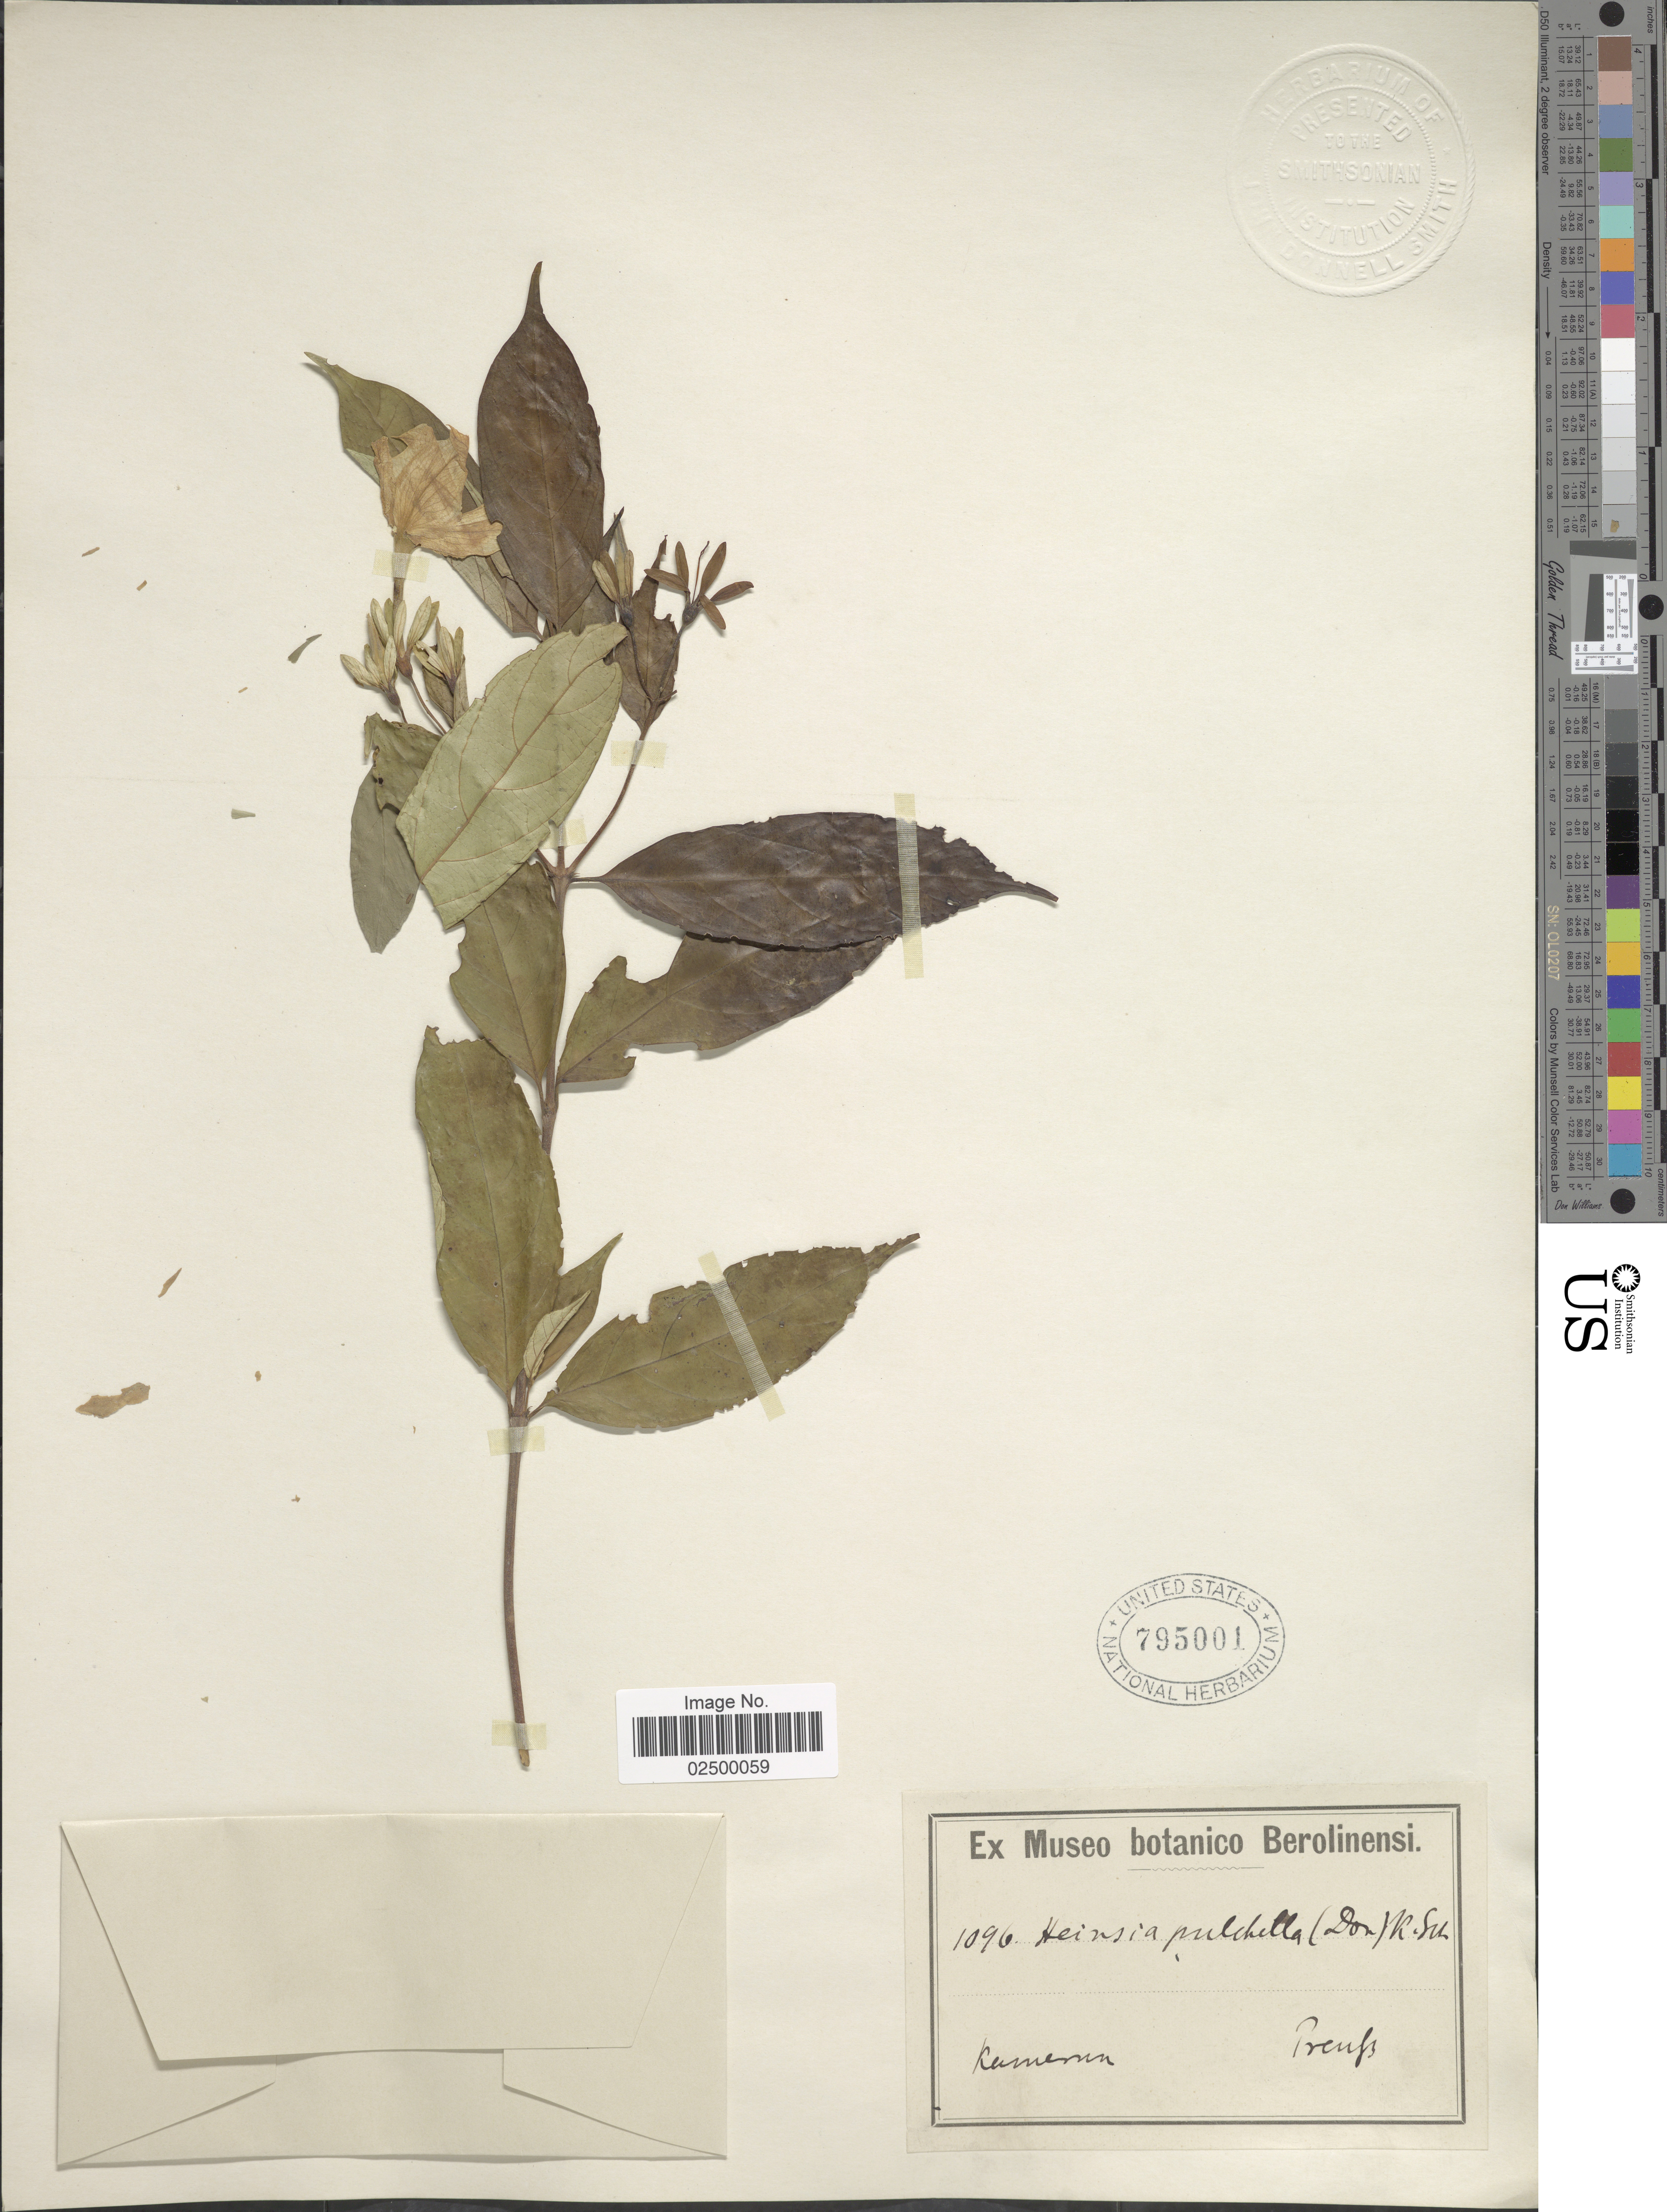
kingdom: Plantae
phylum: Tracheophyta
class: Magnoliopsida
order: Gentianales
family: Rubiaceae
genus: Heinsia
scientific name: Heinsia pulchella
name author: K. Schum.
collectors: C. Preuss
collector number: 1096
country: Cameroon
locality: Kamerun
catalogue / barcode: US 795001